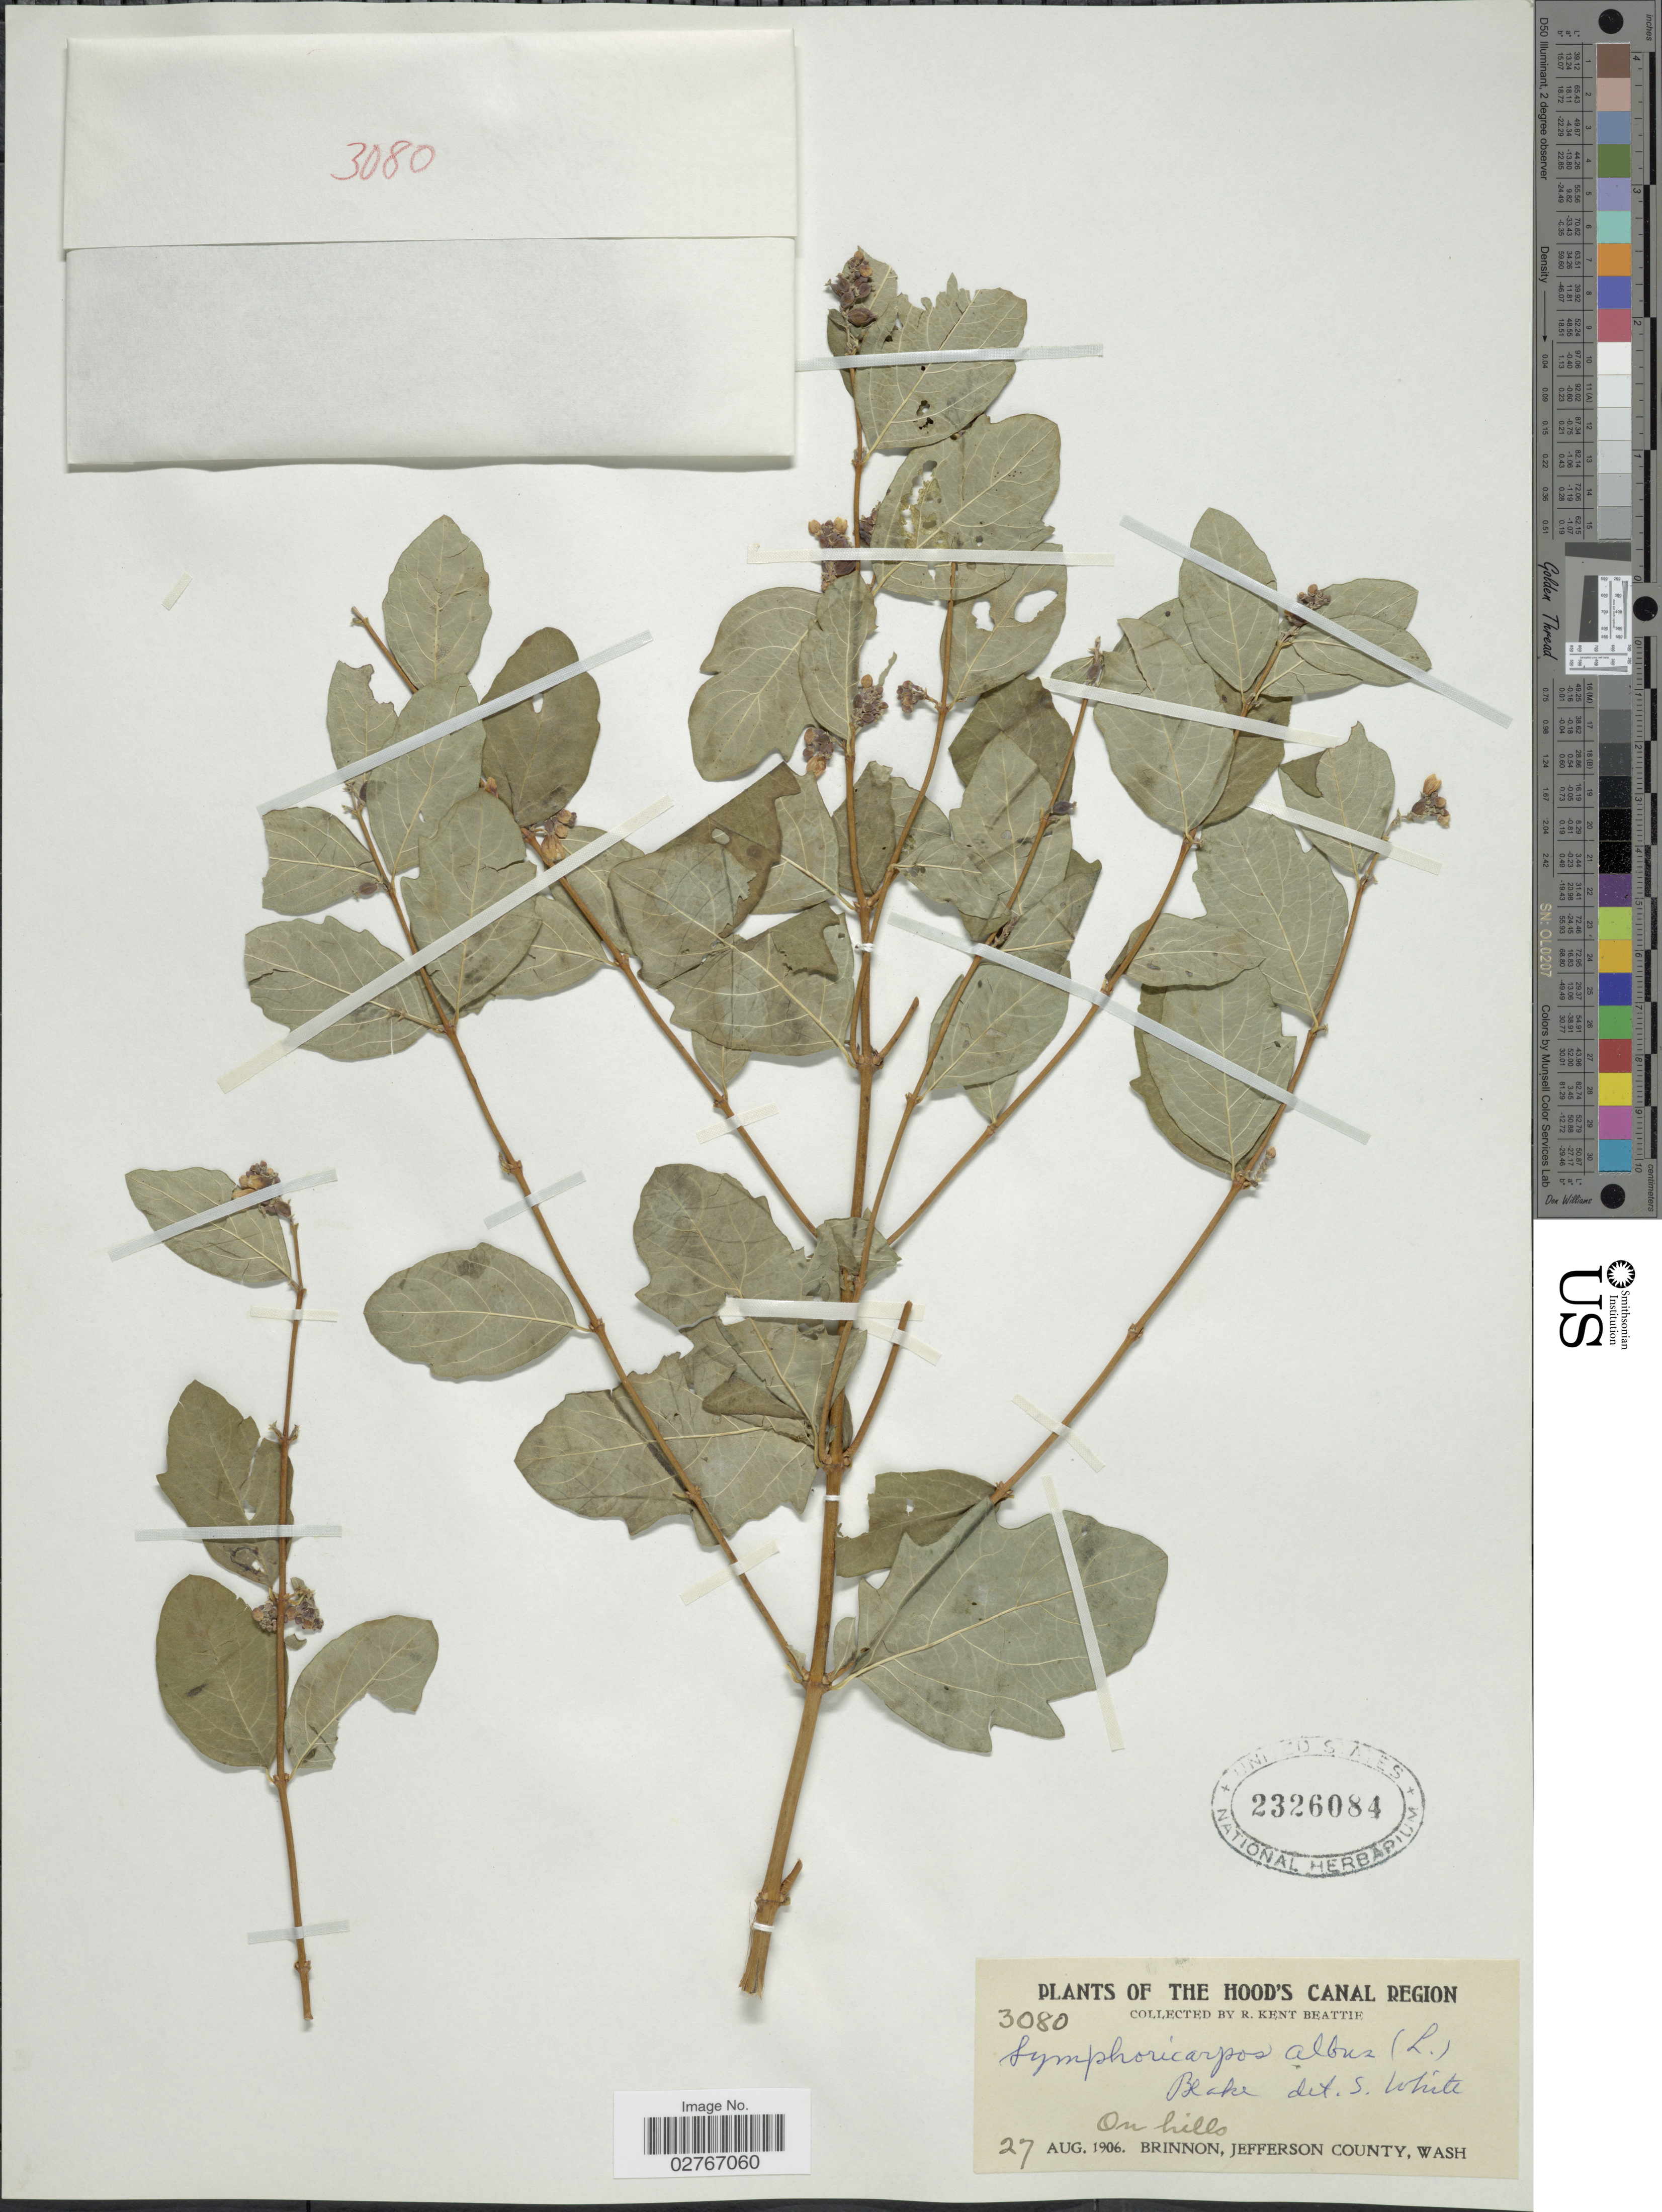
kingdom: Plantae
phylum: Tracheophyta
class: Magnoliopsida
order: Dipsacales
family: Caprifoliaceae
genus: Symphoricarpos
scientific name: Symphoricarpos albus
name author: (L.) S.F. Blake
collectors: R. K. Beattie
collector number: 3080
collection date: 1906-08-27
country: United States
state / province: Washington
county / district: Jefferson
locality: The Hood's Canal Region, On hills Brinnon, Jefferson County.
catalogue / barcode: US 2326084